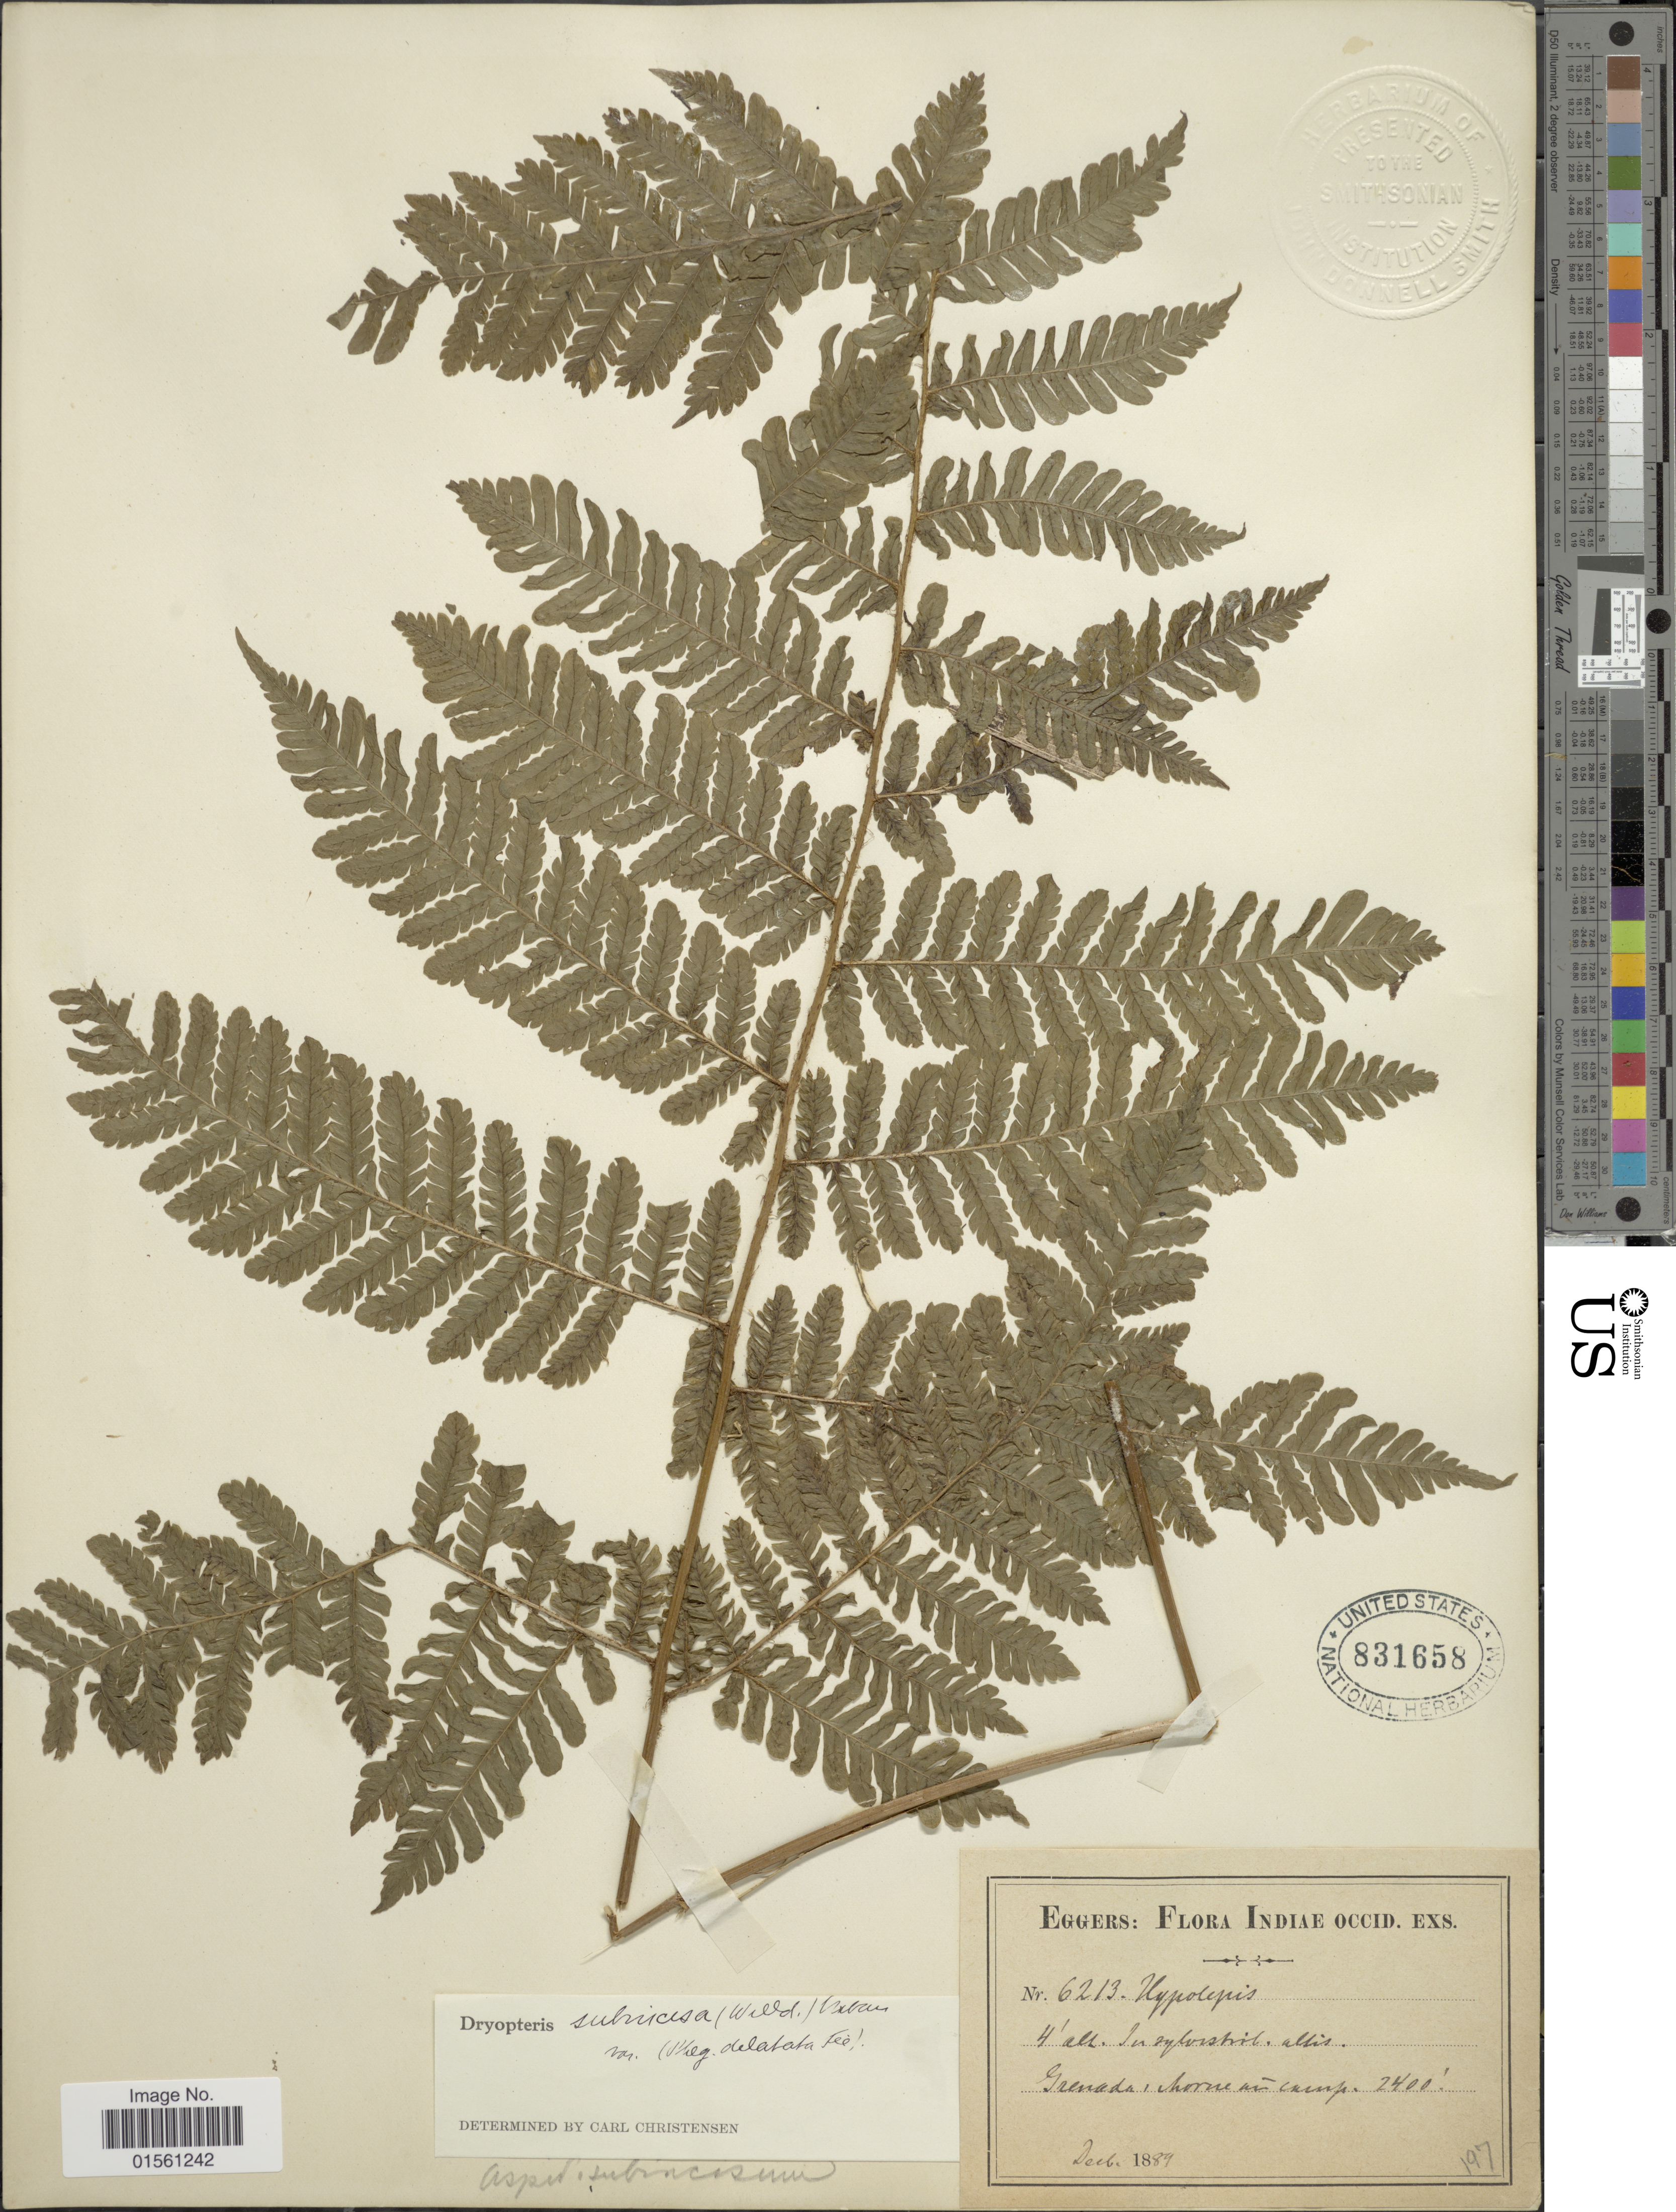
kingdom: Plantae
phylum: Tracheophyta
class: Polypodiopsida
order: Polypodiales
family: Dryopteridaceae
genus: Megalastrum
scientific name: Megalastrum subincisum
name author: (Willd.) A.R. Sm. & R.C. Moran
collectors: -. Eggers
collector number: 6213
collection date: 1889-12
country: Grenada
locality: Indiae Occid., Grenada, Morne au campe.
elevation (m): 732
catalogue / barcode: US 831658